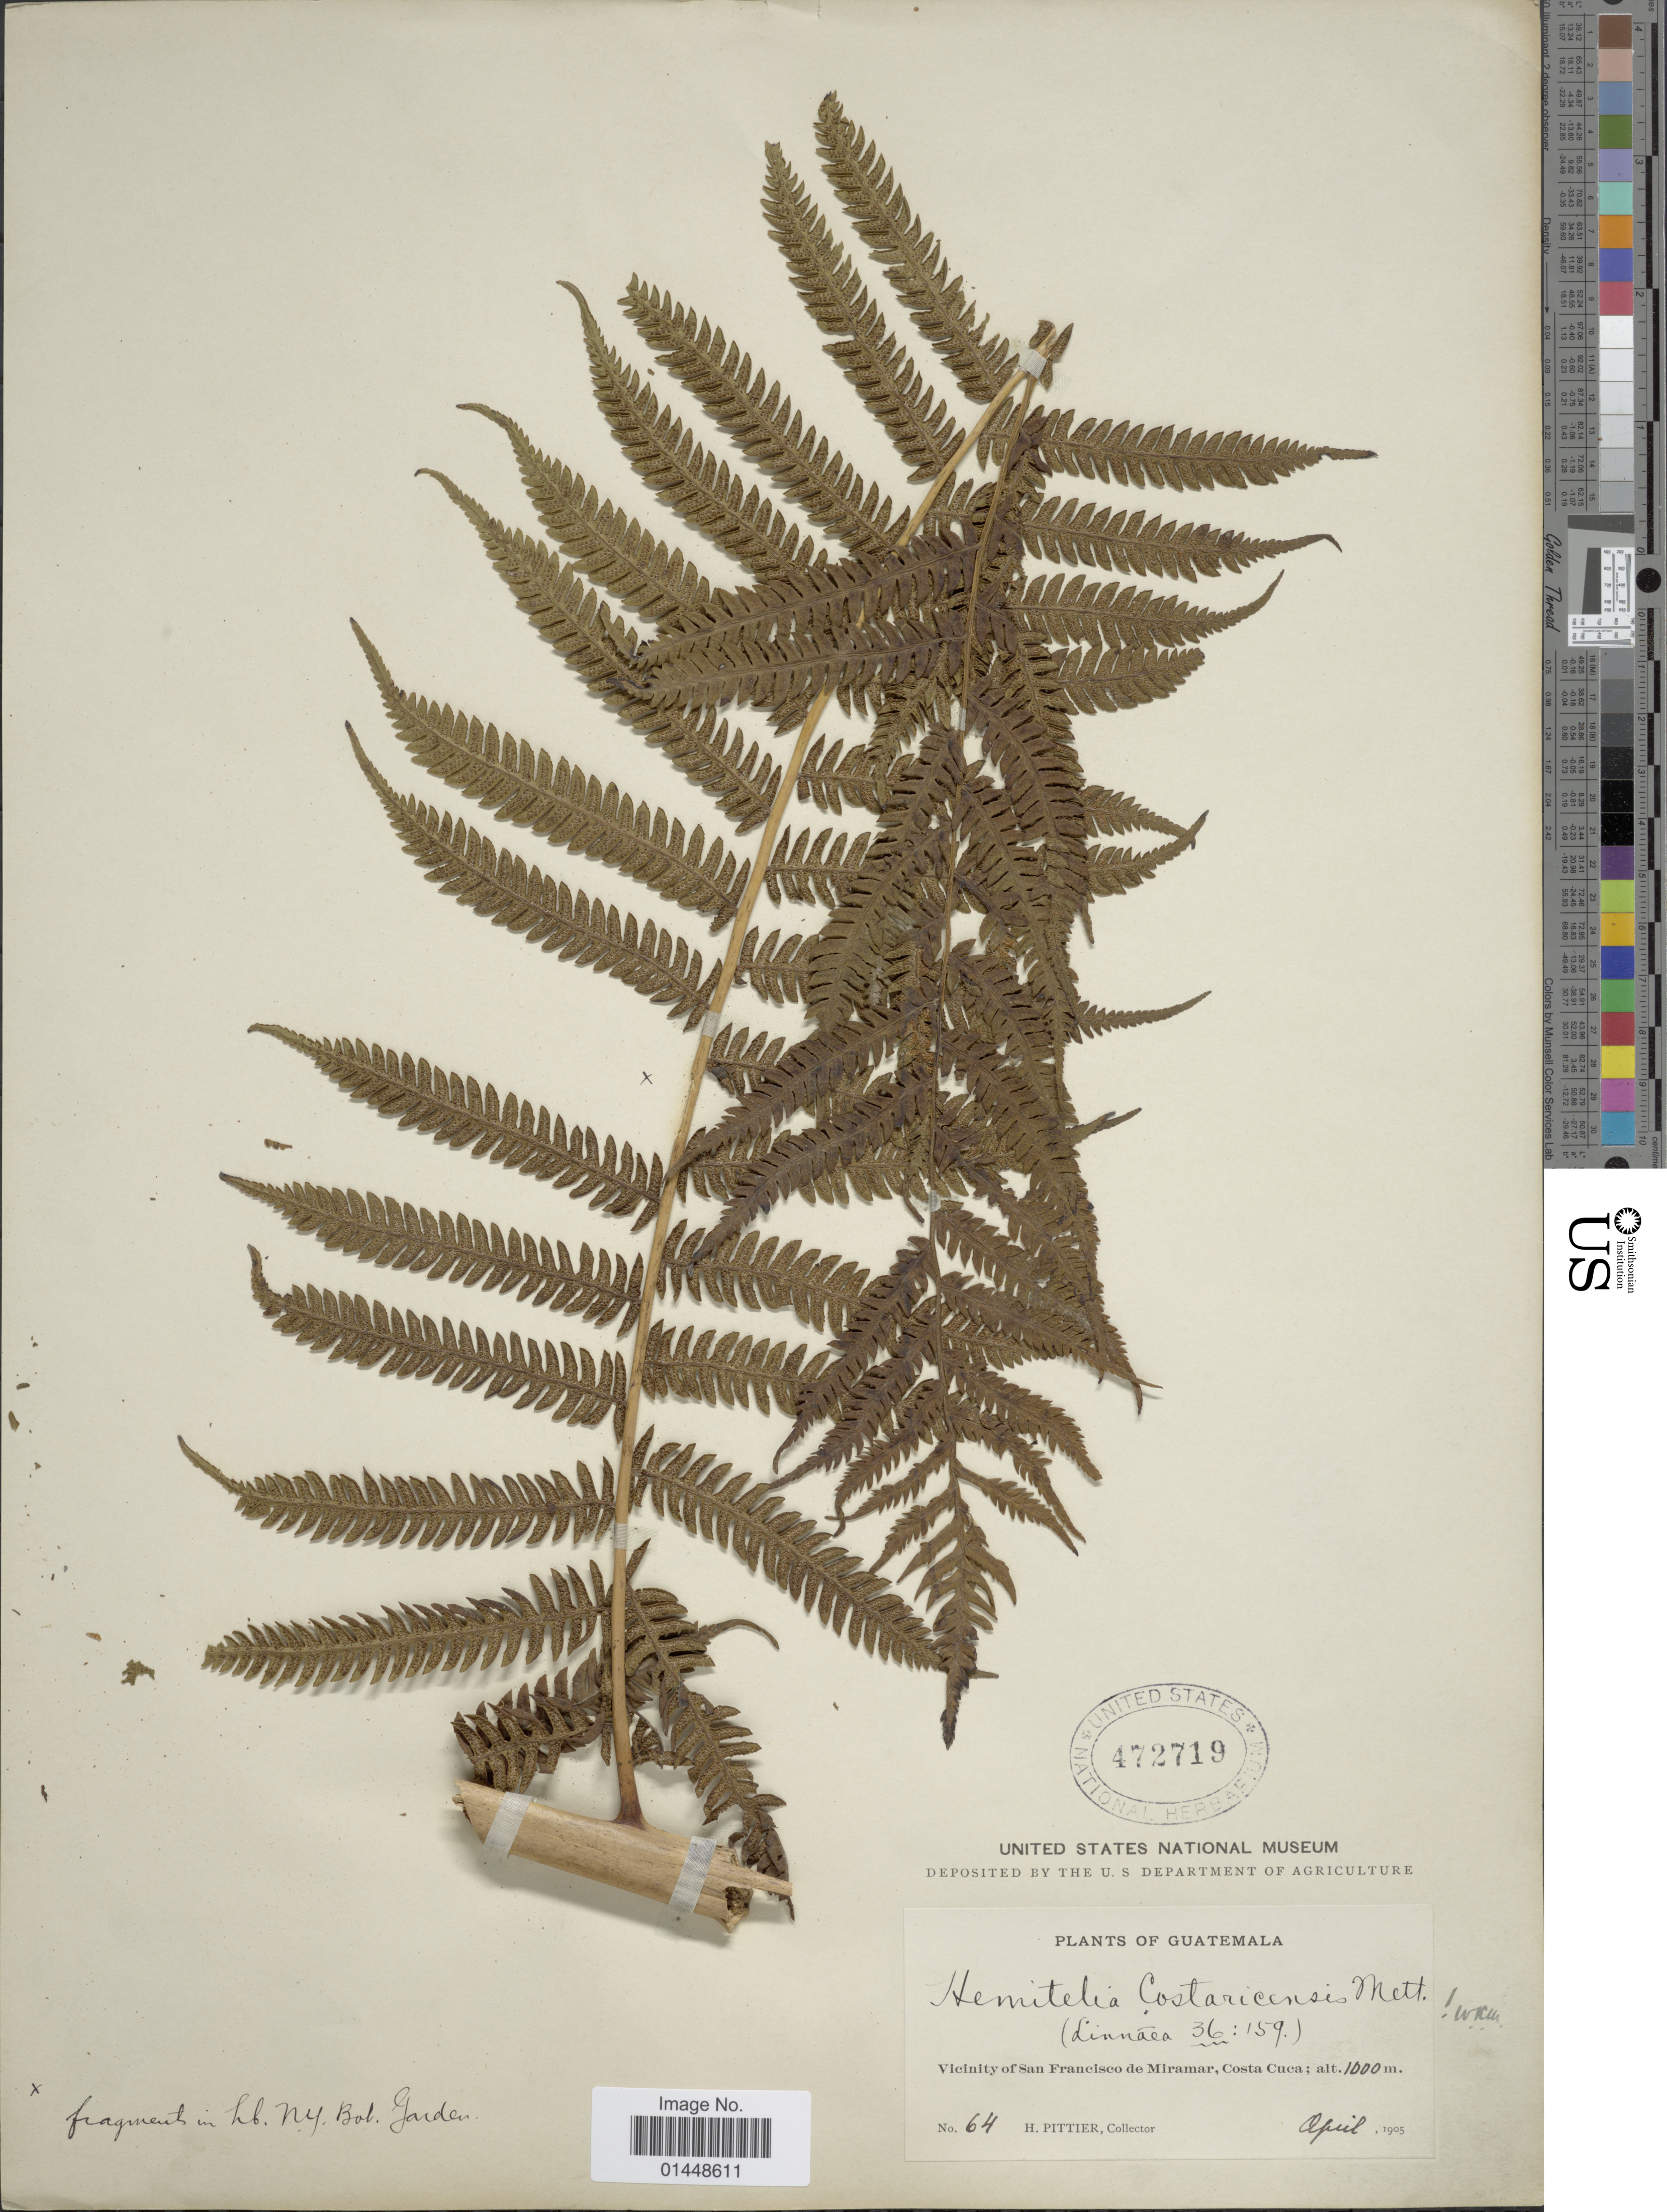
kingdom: Plantae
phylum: Tracheophyta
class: Polypodiopsida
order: Cyatheales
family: Cyatheaceae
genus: Cyathea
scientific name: Cyathea costaricensis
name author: (Kuhn) Domin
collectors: H. F. Pittier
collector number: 64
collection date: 1905-04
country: Guatemala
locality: Vicinity of San Francisco de Miramar, Costa Cuca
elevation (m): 1000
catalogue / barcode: US 472719